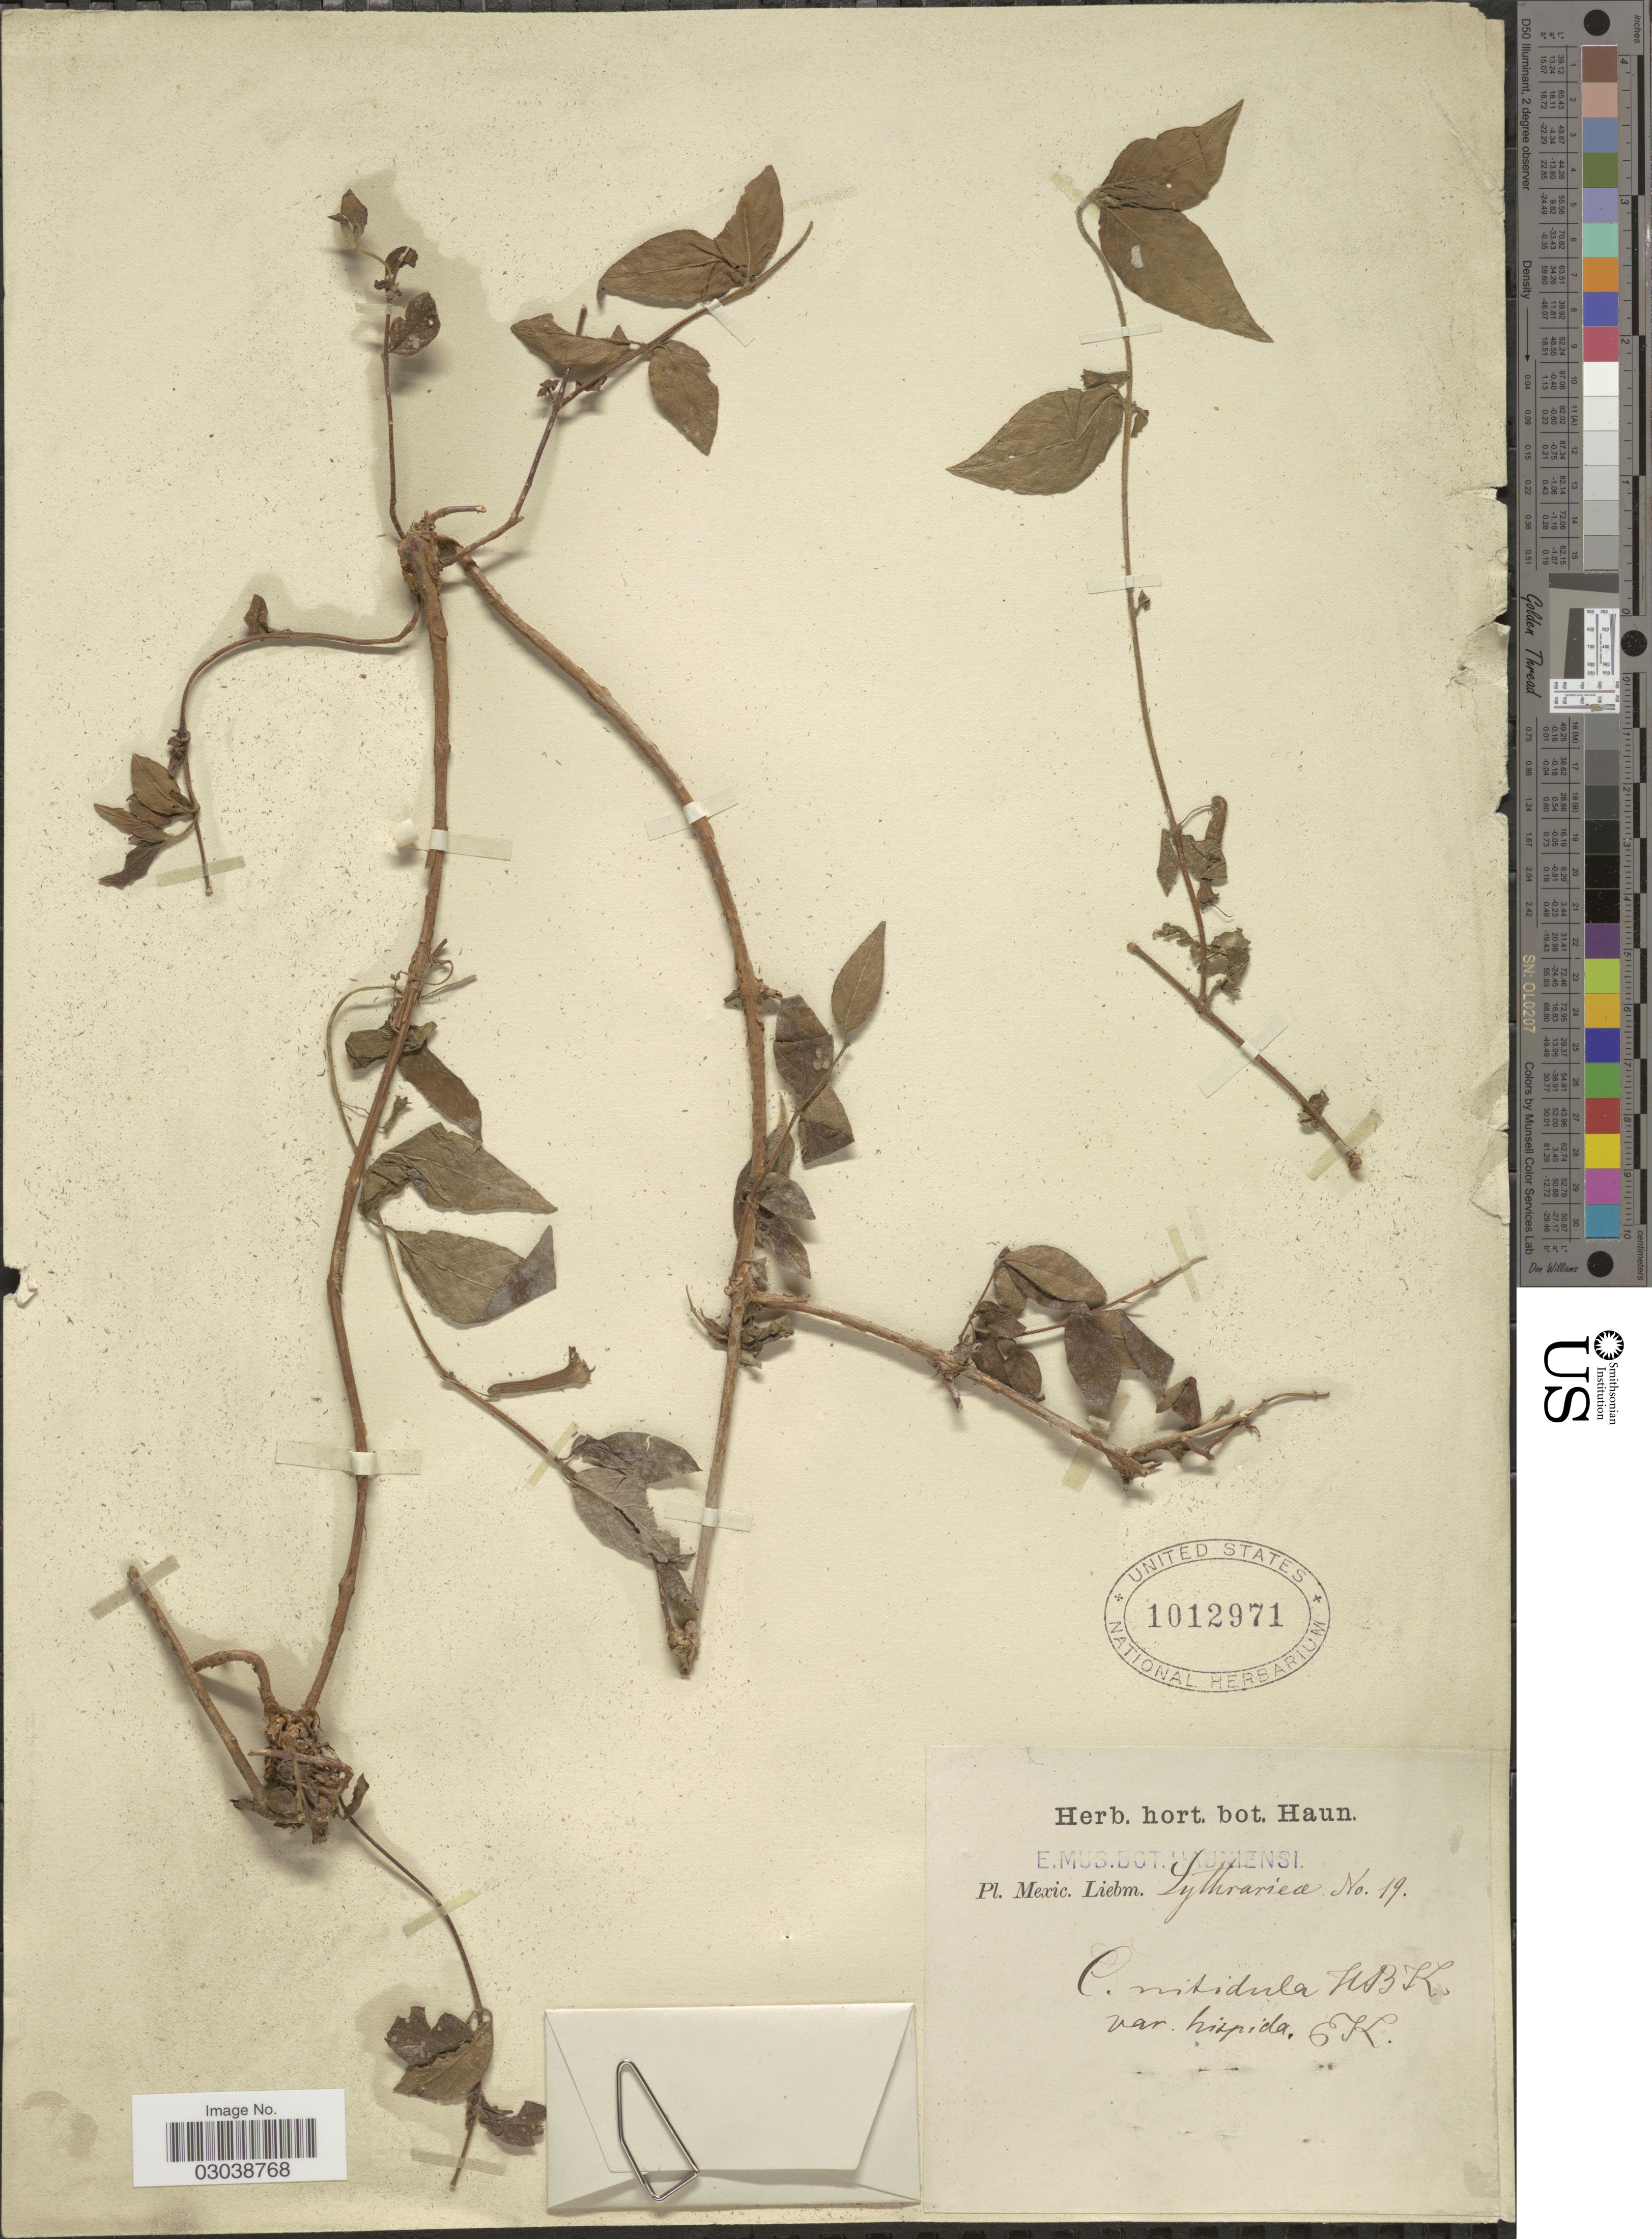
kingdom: Plantae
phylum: Tracheophyta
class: Magnoliopsida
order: Myrtales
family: Lythraceae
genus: Cuphea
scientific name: Cuphea nitidula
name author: Kunth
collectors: Liebmann, --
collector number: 19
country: Mexico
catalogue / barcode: US 1012971